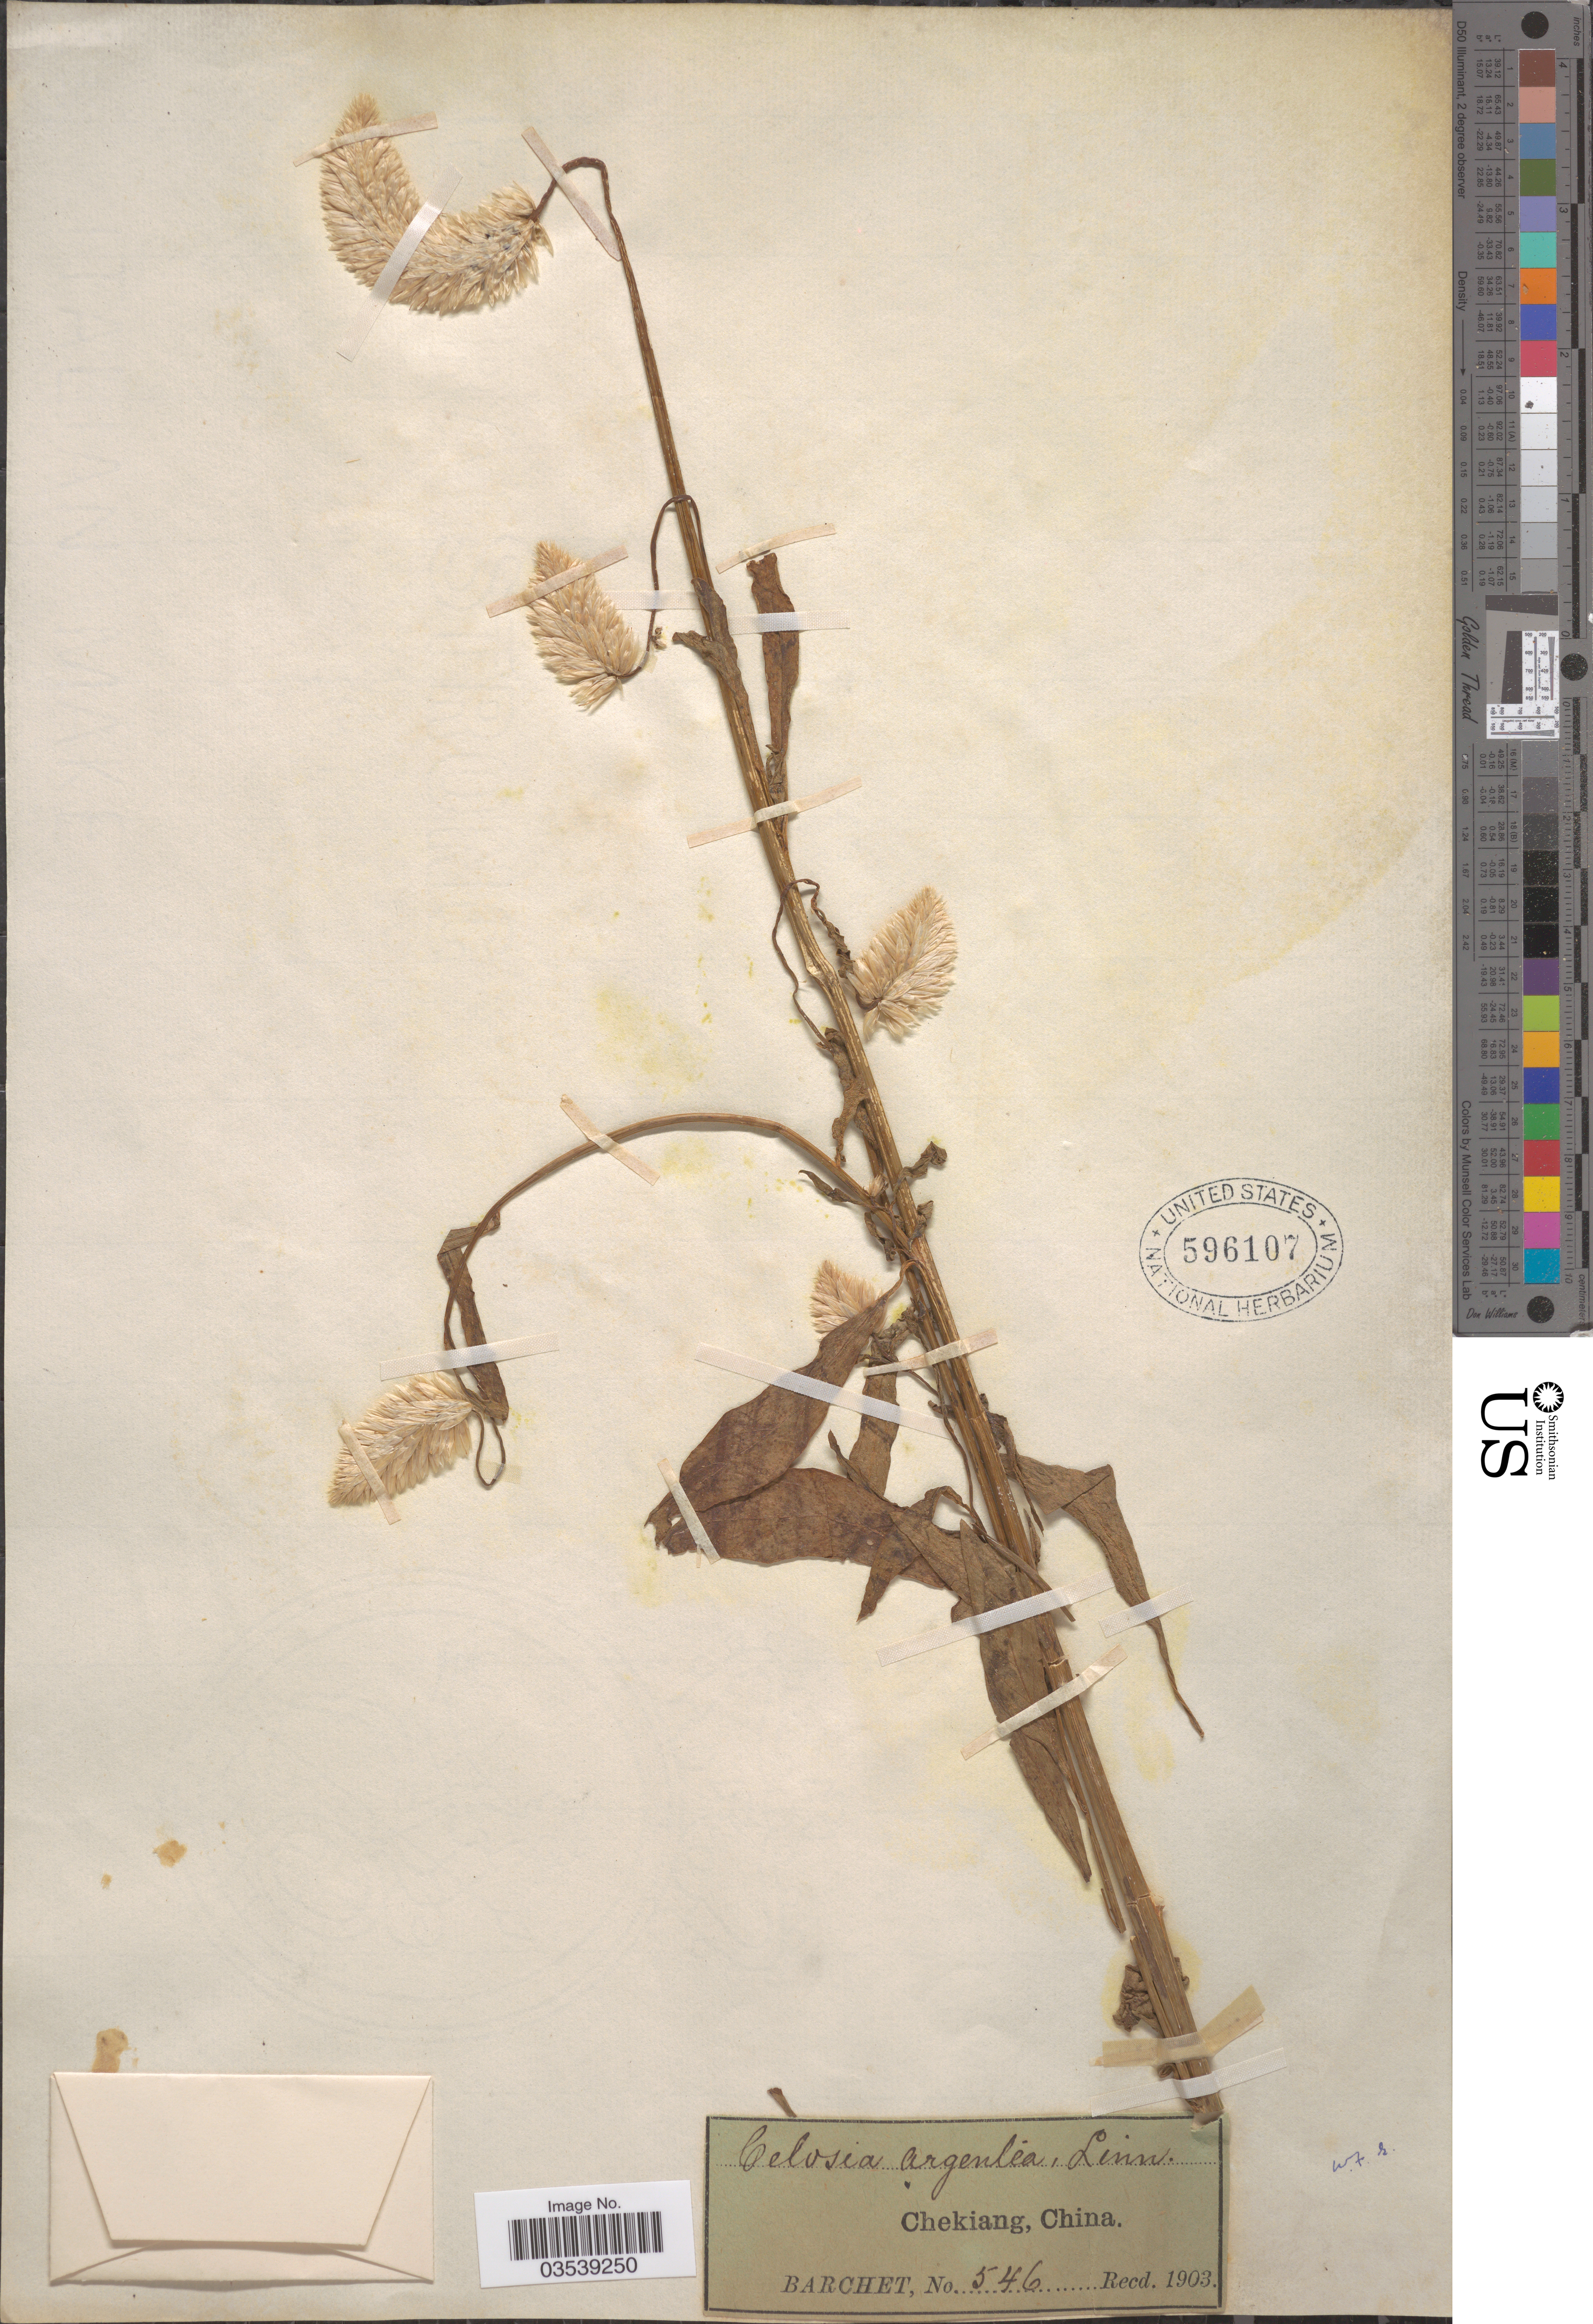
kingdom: Plantae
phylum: Tracheophyta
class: Magnoliopsida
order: Caryophyllales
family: Amaranthaceae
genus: Celosia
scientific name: Celosia argentea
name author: L.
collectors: Barchet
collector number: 546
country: China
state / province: Zhejiang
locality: Chekiang.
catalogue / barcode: US 596107